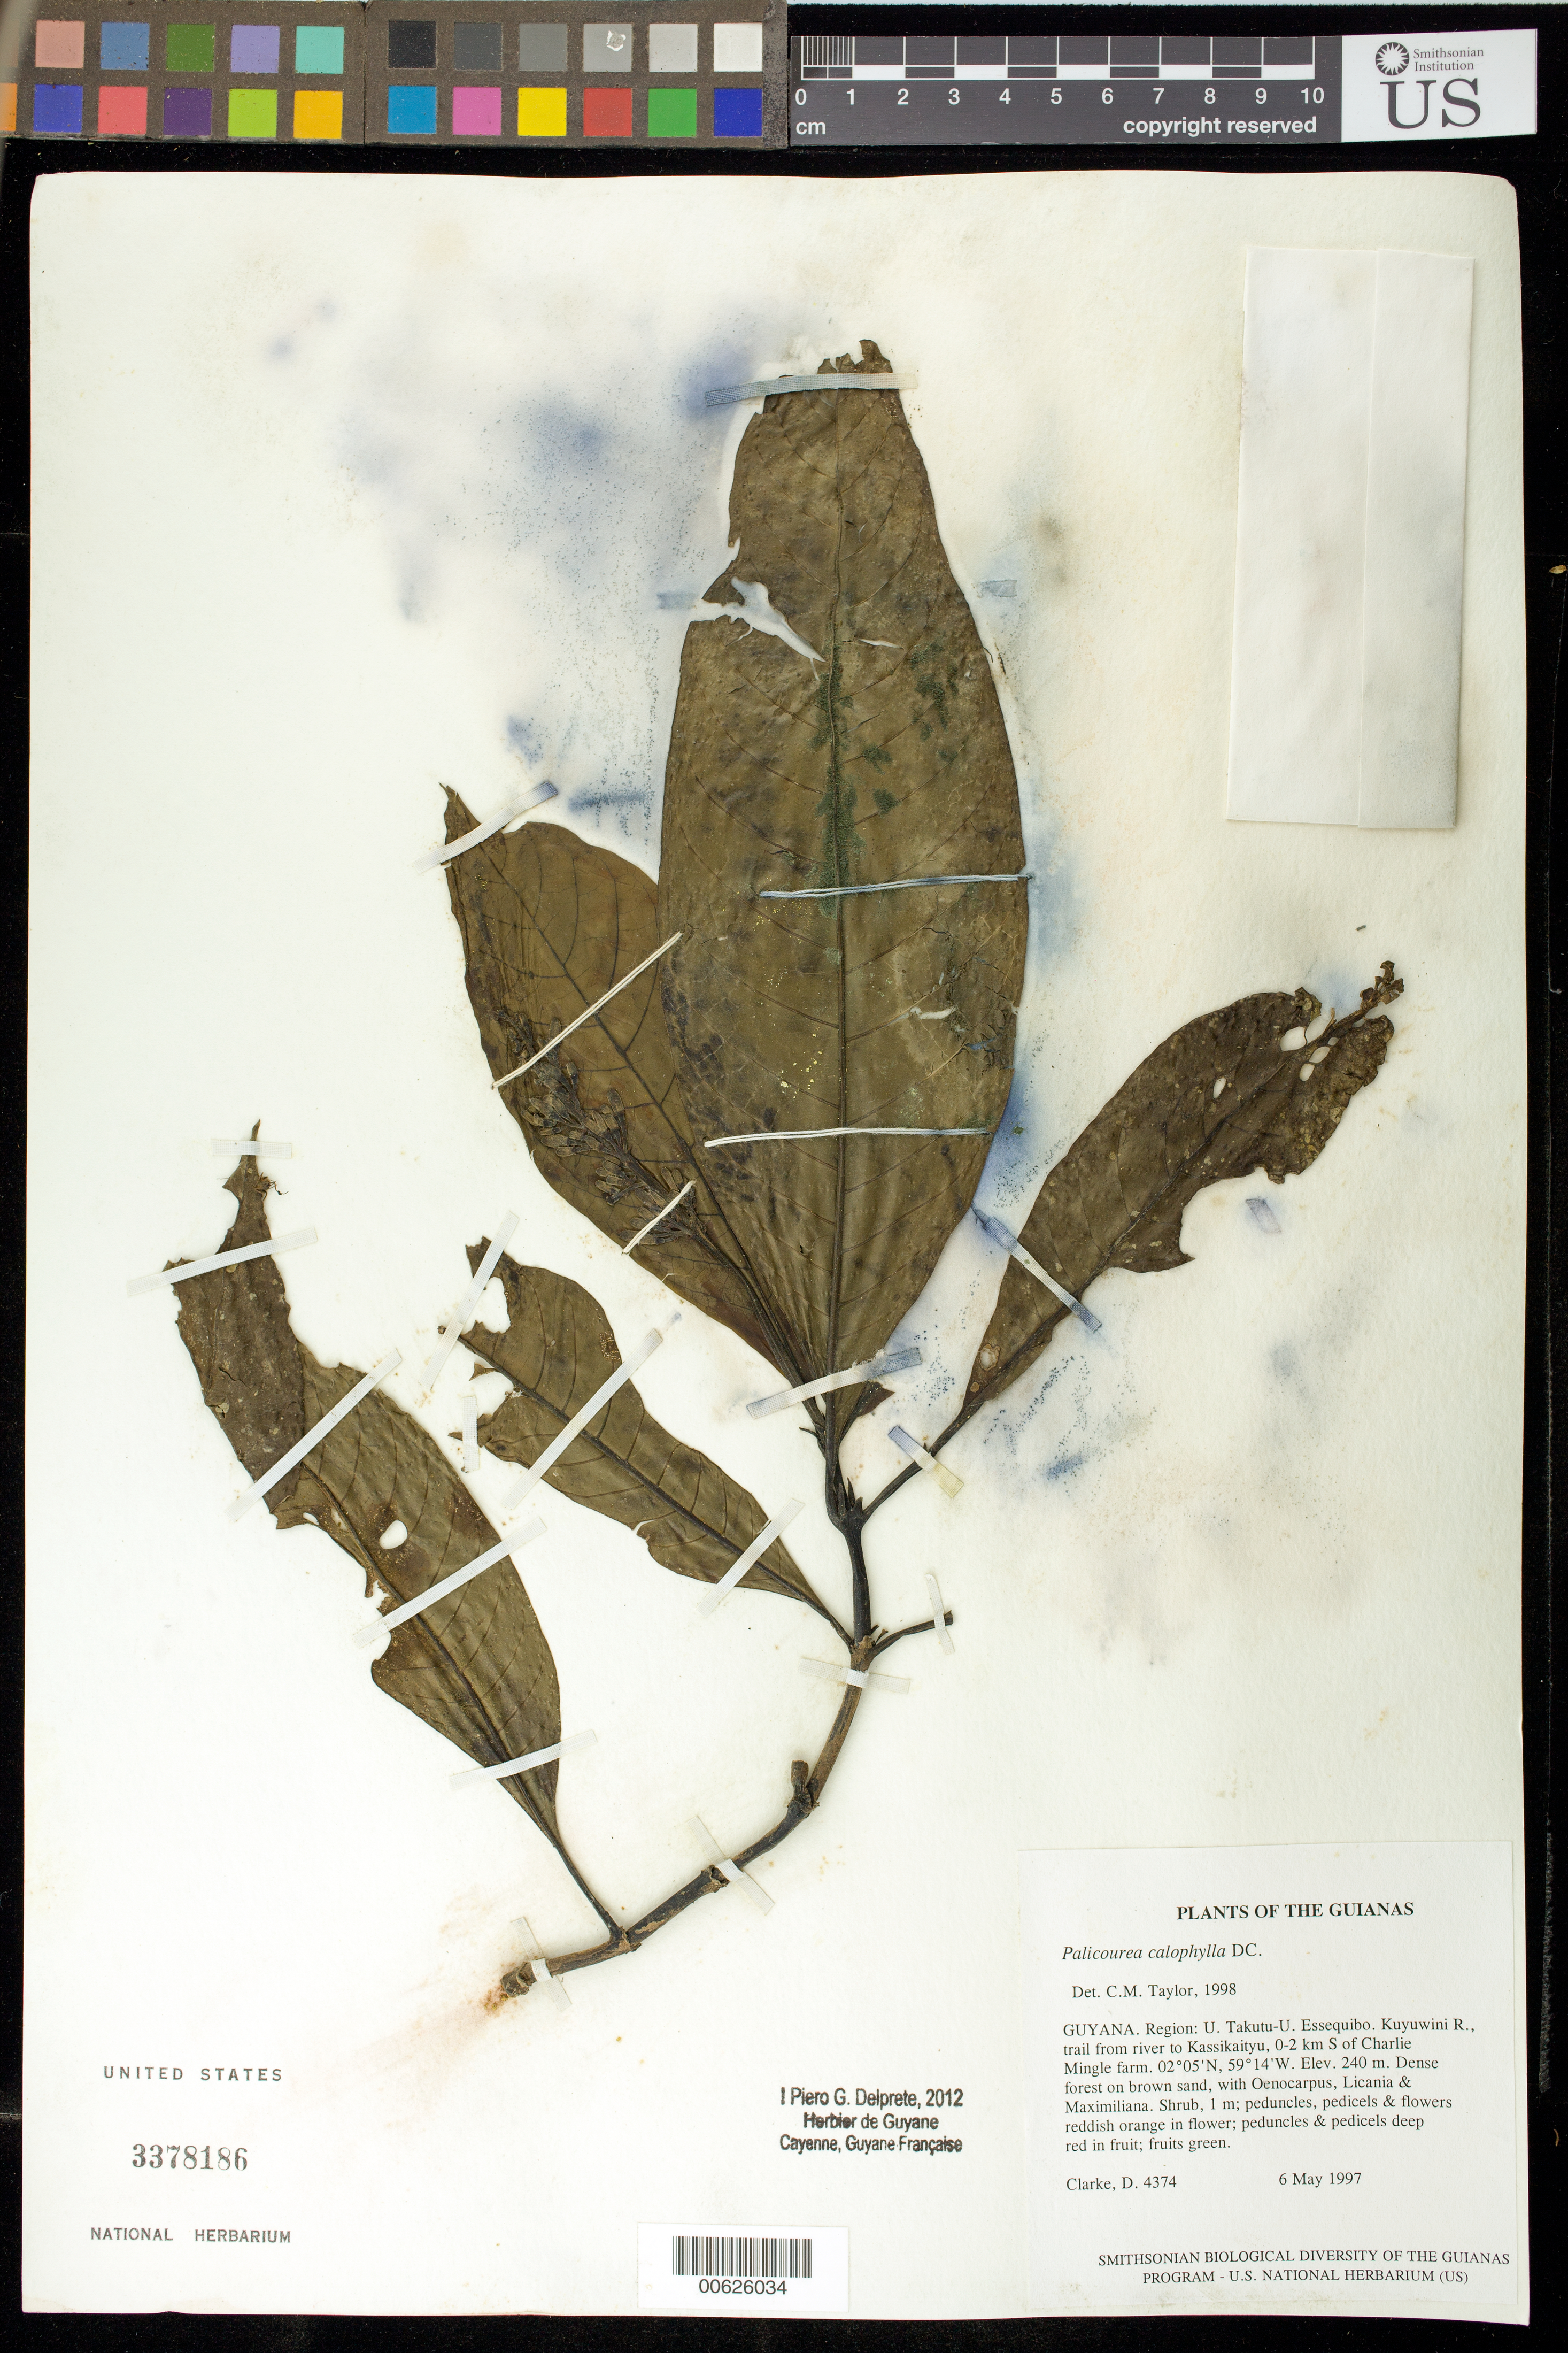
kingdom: Plantae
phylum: Tracheophyta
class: Magnoliopsida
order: Gentianales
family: Rubiaceae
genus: Palicourea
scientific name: Palicourea calophylla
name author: DC.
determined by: Delprete, P. G., Herb. de Guyane Cay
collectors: H. D. Clarke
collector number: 4374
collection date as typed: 6 May 1997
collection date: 1997-05-06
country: Guyana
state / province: U. Takutu-U. Essequibo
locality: Kuyuwini R., trail from river to Kassikaityu, 0-2 km S of Charlie Mingle farm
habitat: Dense forest on brown sand, with Oenocarpus, Licania & Maximiliana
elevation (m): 240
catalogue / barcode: US 3378186